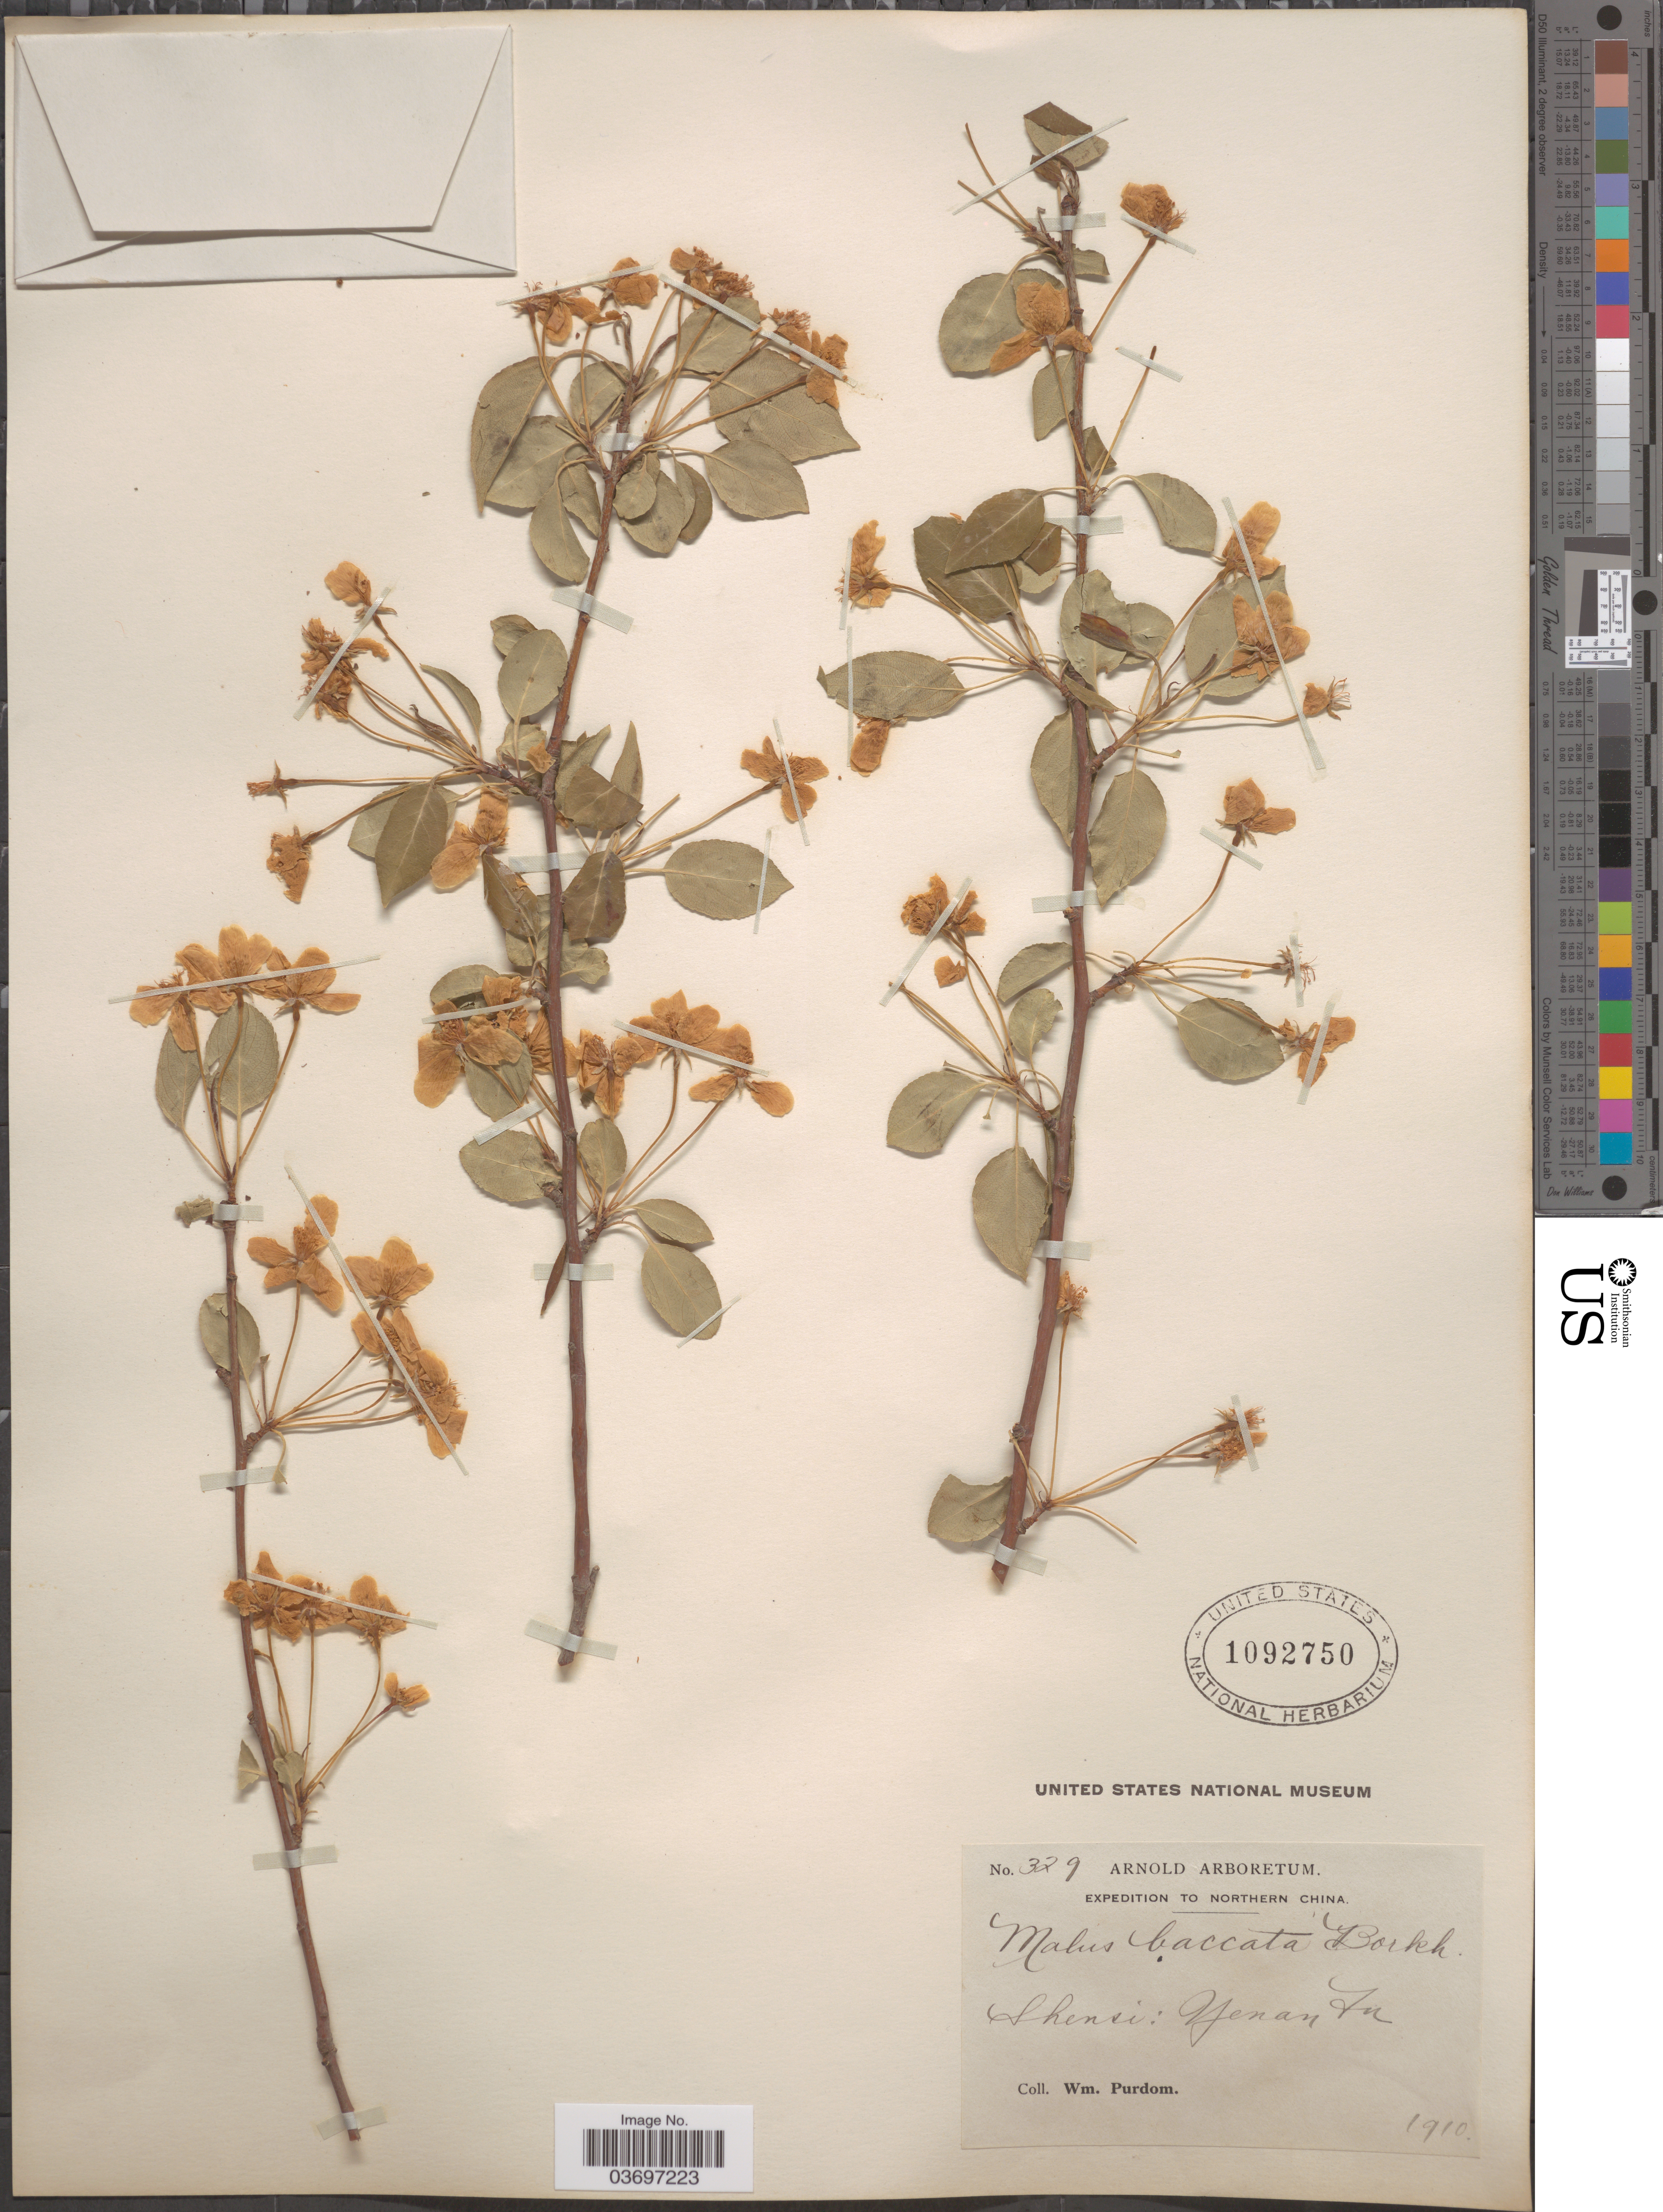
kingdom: Plantae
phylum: Tracheophyta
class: Magnoliopsida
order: Rosales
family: Rosaceae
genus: Malus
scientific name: Malus baccata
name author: (L.) Borkh.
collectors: W. Purdom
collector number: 329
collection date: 1910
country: China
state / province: Shaanxi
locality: Northern China. Shensi: Yenan Fu.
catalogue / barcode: US 1092750